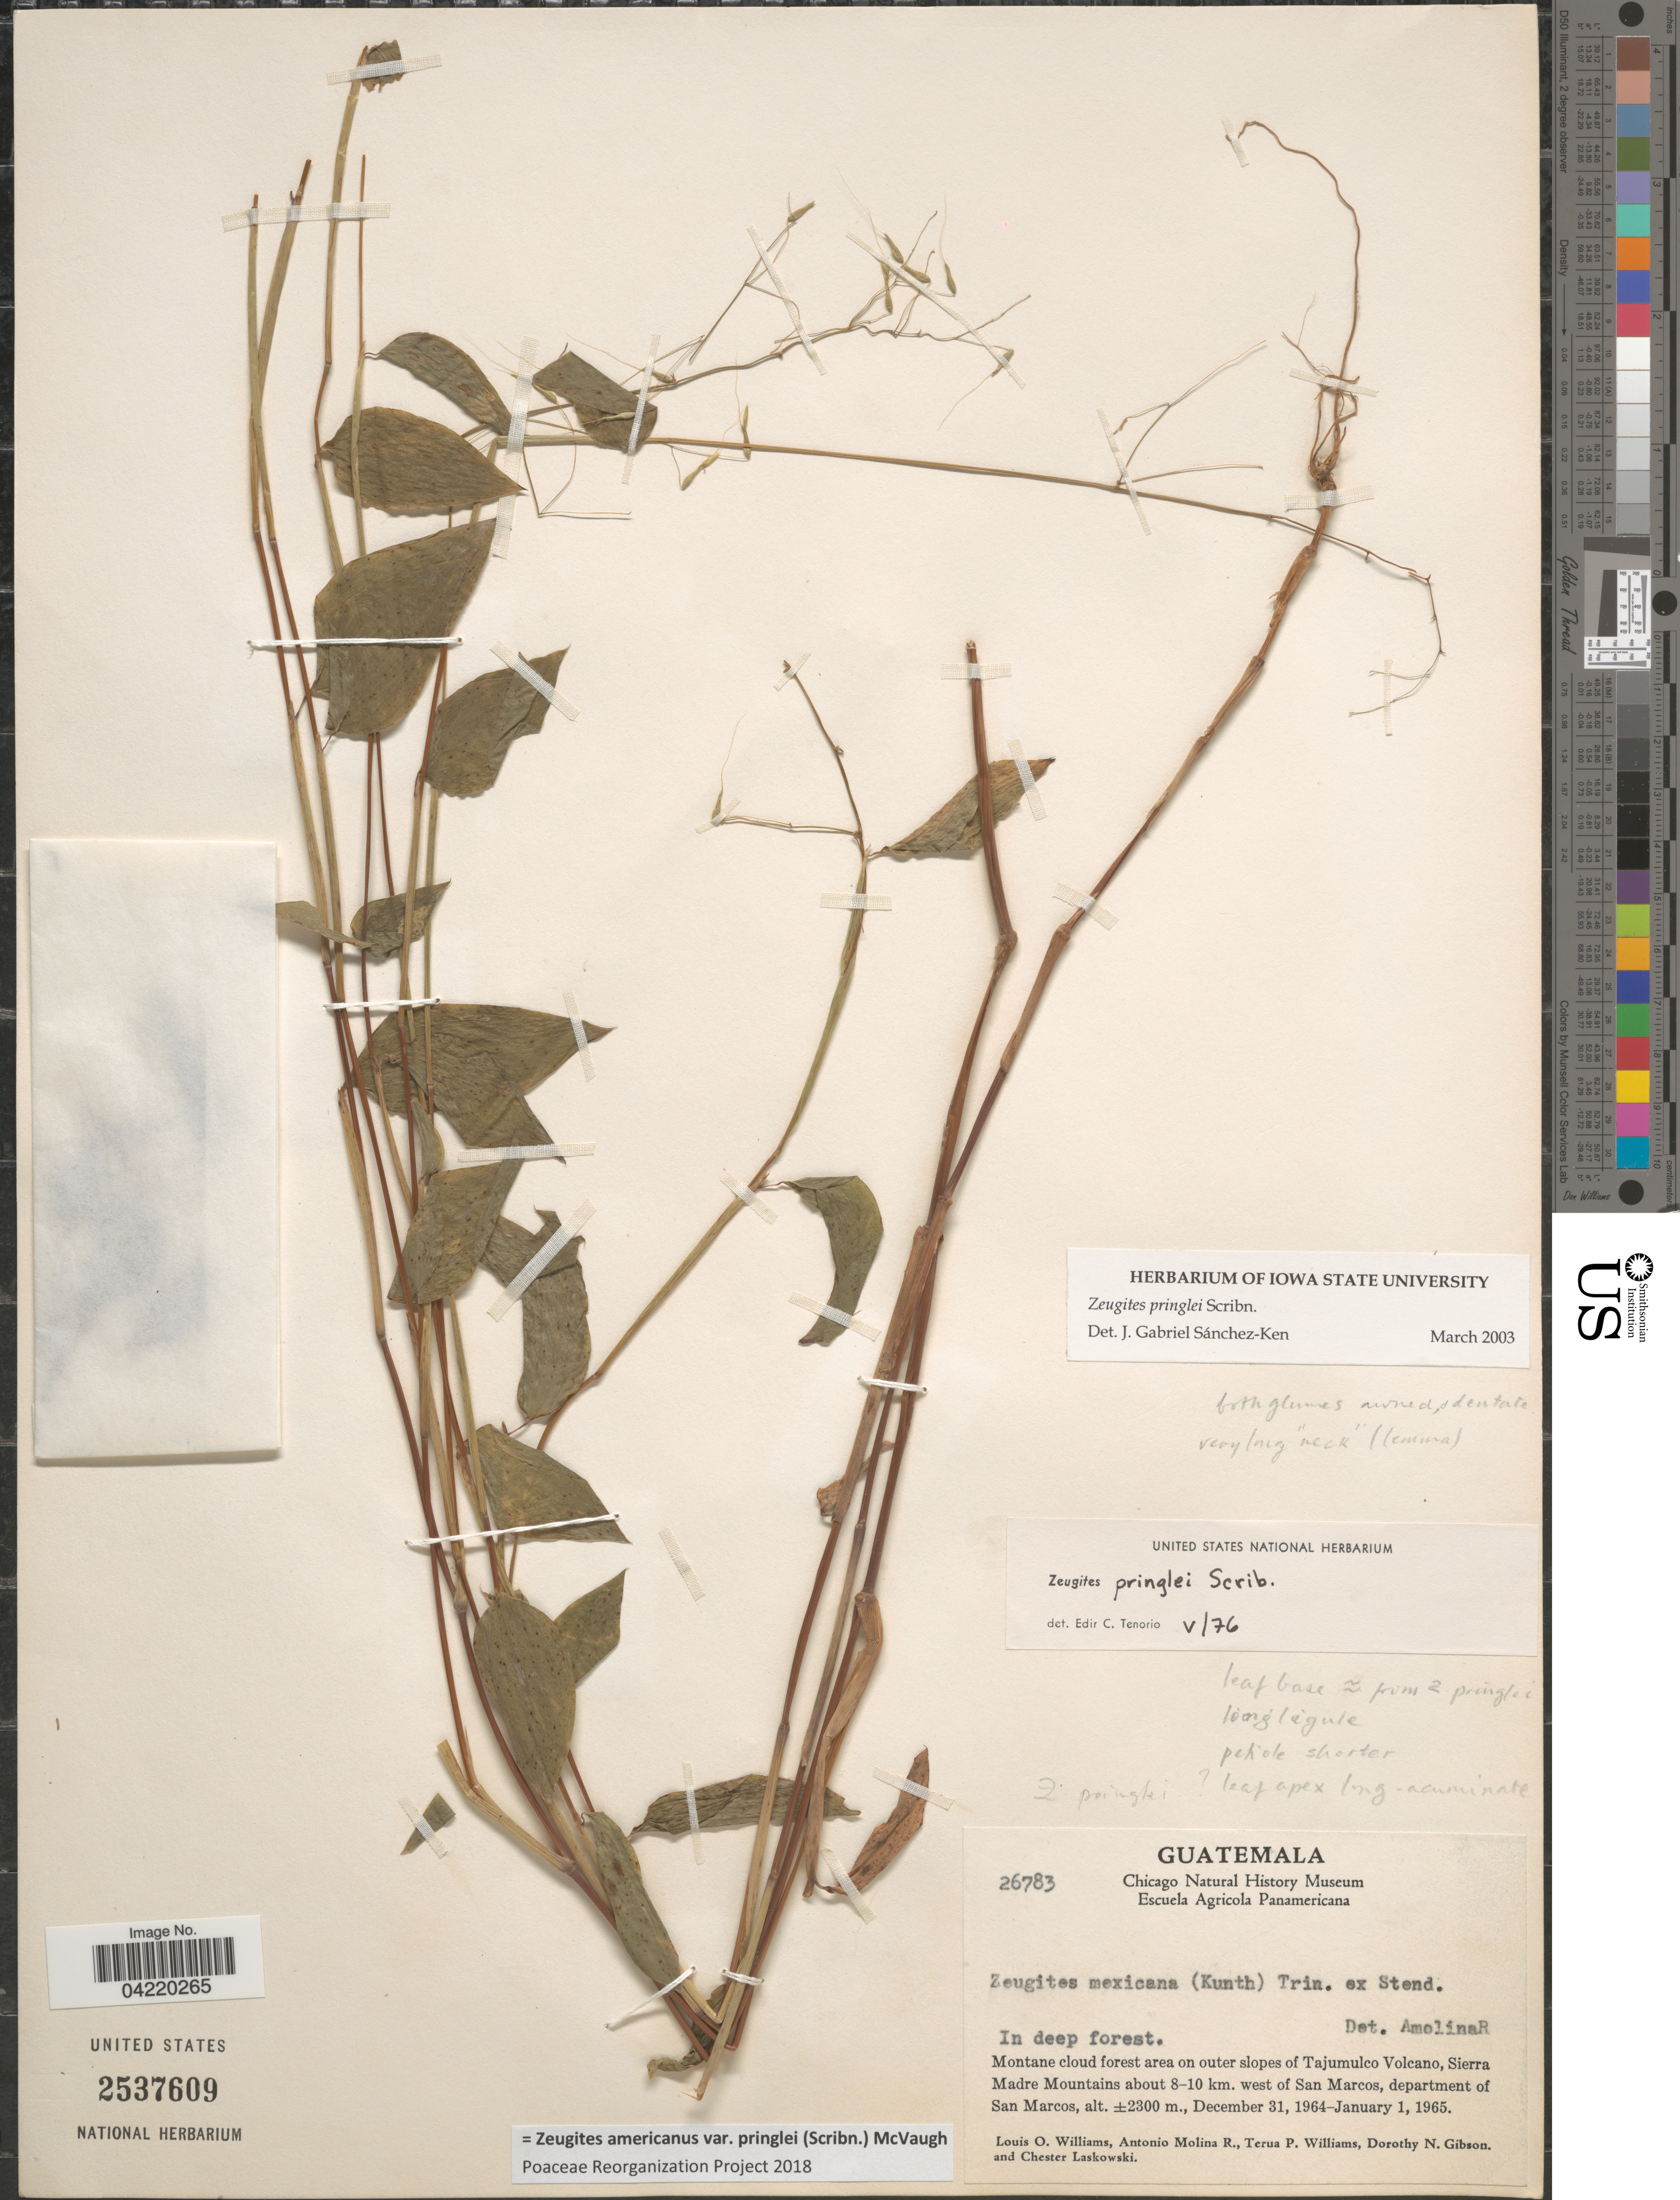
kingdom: Plantae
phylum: Tracheophyta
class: Liliopsida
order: Poales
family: Poaceae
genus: Zeugites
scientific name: Zeugites americanus var. pringlei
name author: (Scribn.) McVaugh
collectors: L. O. Williams, A. Molina R., T. Williams, D. N. Gibson & C. Laskowski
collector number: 26783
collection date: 1964-12-31/1965-01-01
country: Guatemala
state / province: San Marcos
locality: Montane cloud forest area on outer slopes of Tajumulco Volcano, Sierra Madre Mountains about 8-10 km. west of San Marcos, department of San Marcos.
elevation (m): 2300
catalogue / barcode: US 2537609